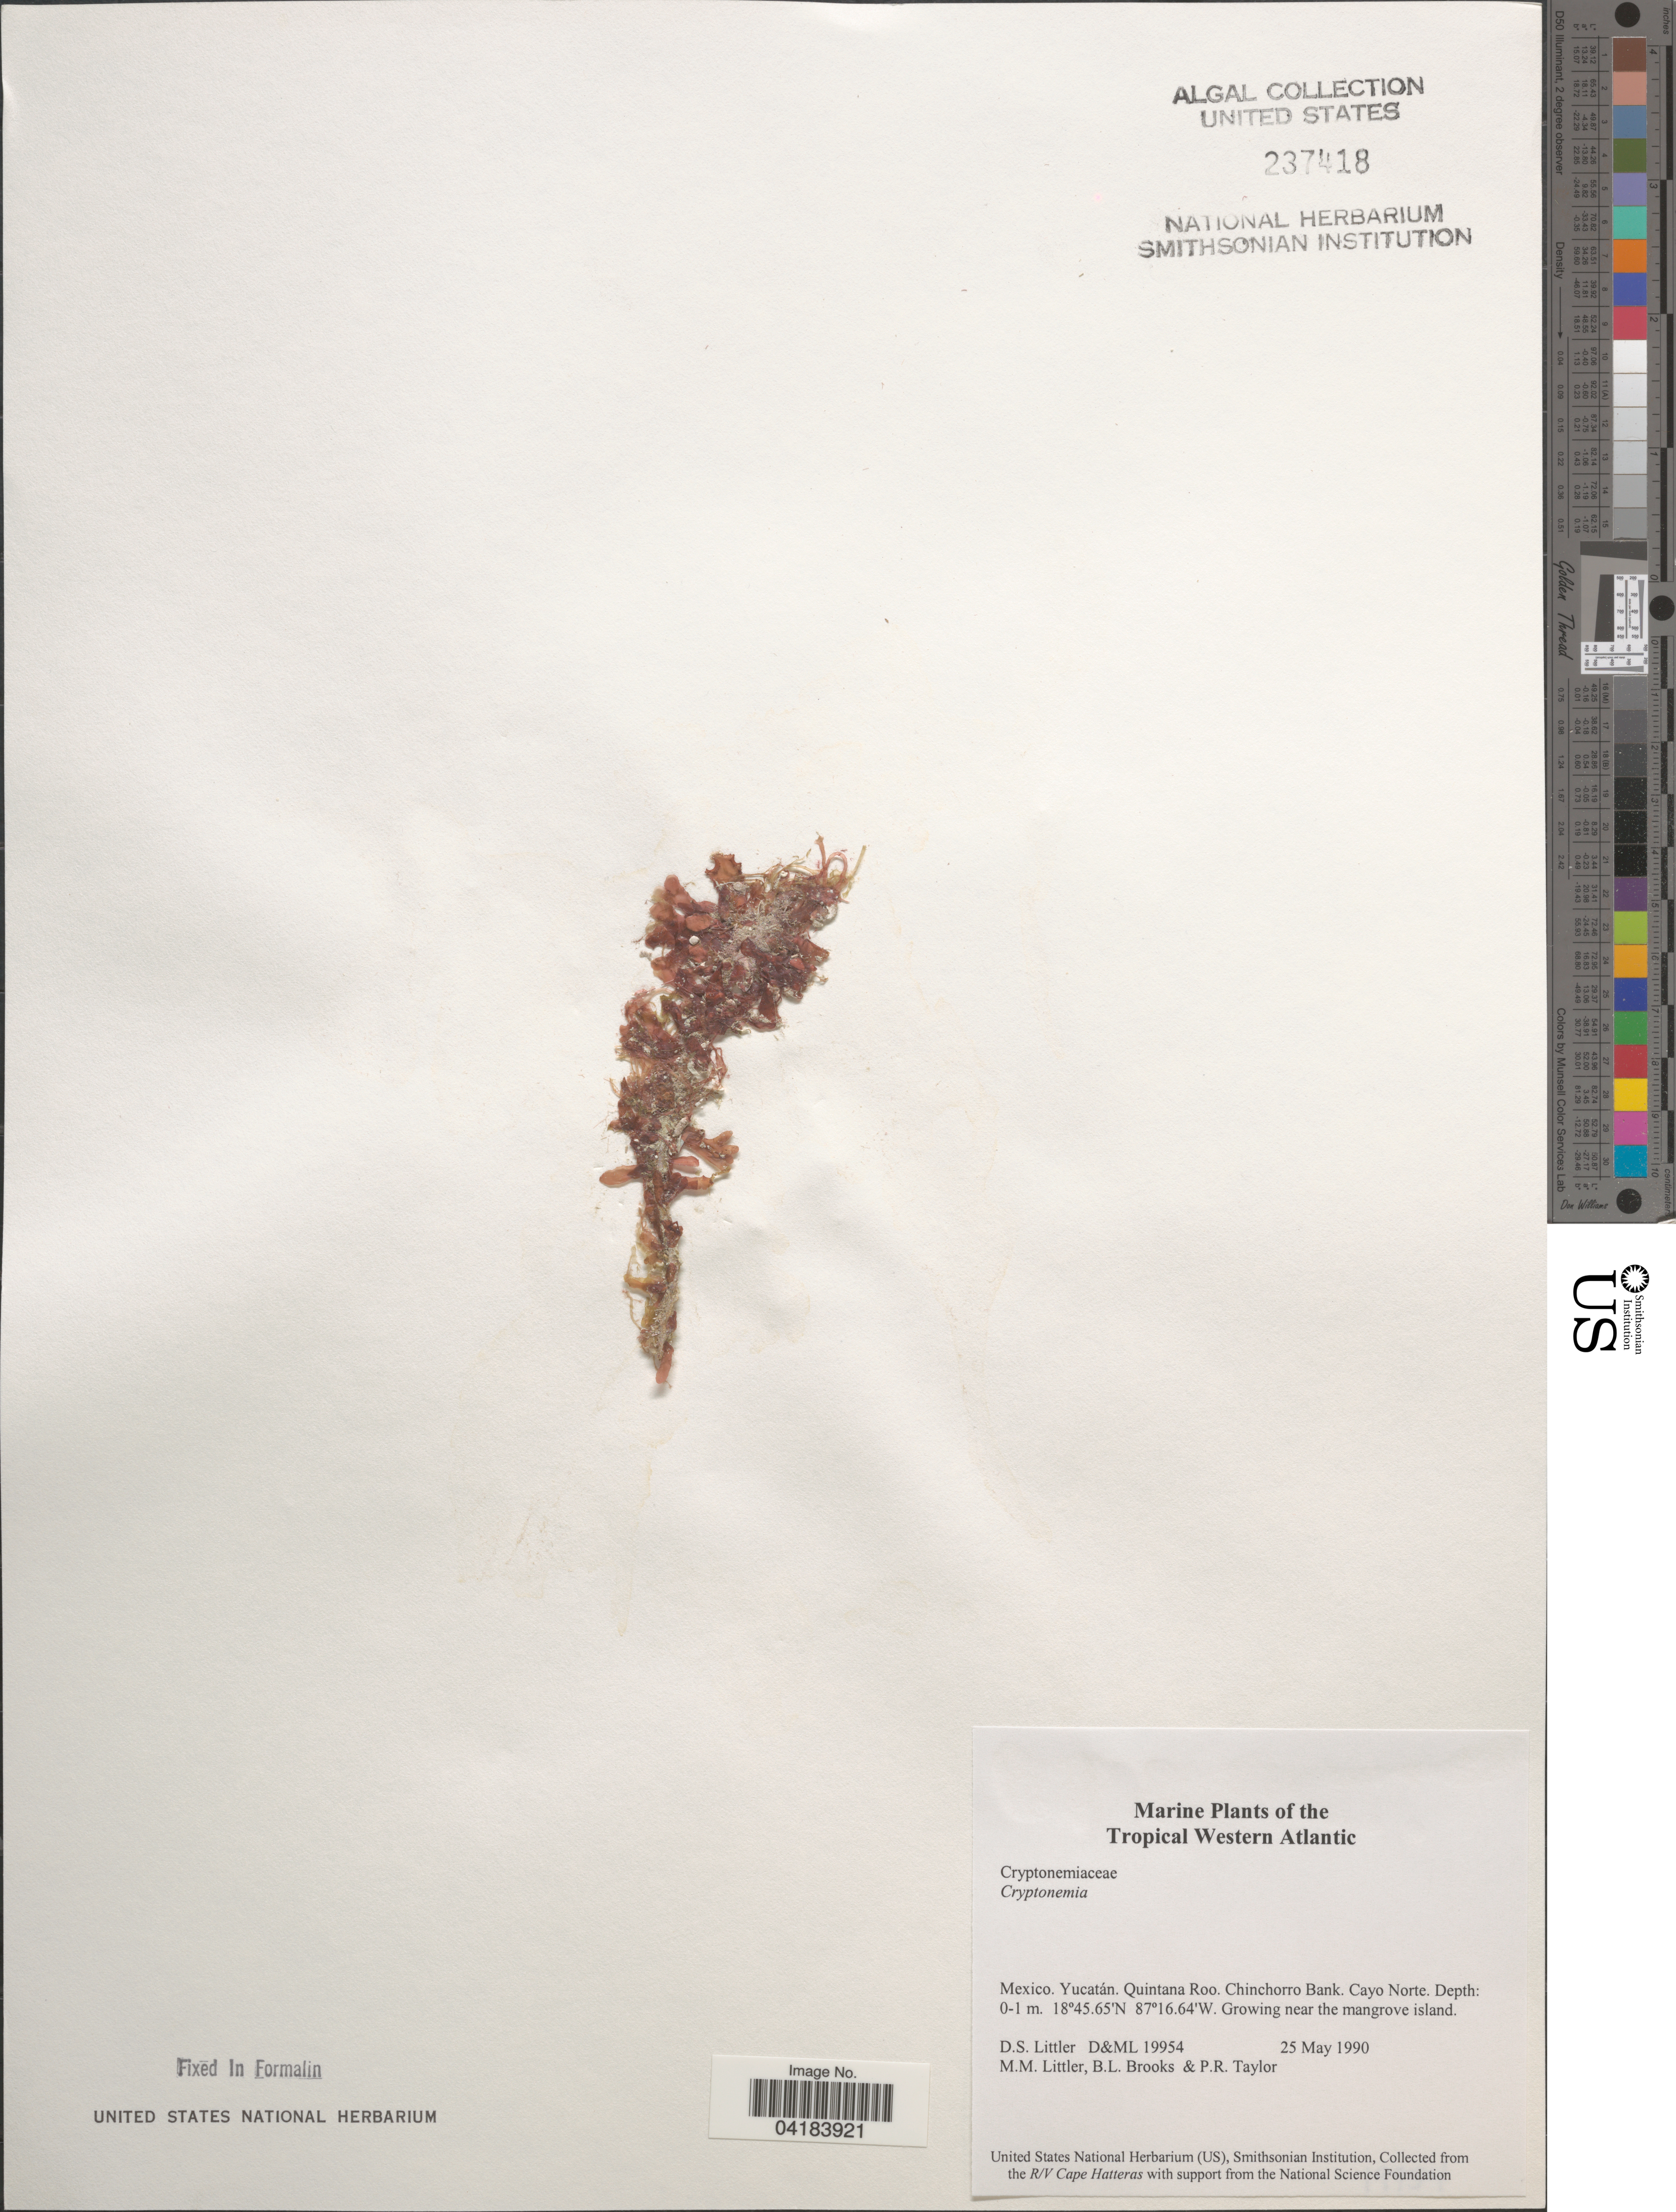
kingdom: Plantae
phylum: Rhodophyta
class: Florideophyceae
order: Halymeniales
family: Halymeniaceae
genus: Cryptonemia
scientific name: Cryptonemia sp.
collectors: D. S. Littler, B. Brooks & P. R. Taylor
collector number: D&ML19954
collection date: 1990-05-25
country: Mexico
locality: Tropical Western Atlantic. Yucatán. Quintana Roo. Chinchorro Bank. Cayo Norte. Near the mangrove island.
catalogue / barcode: US 237418